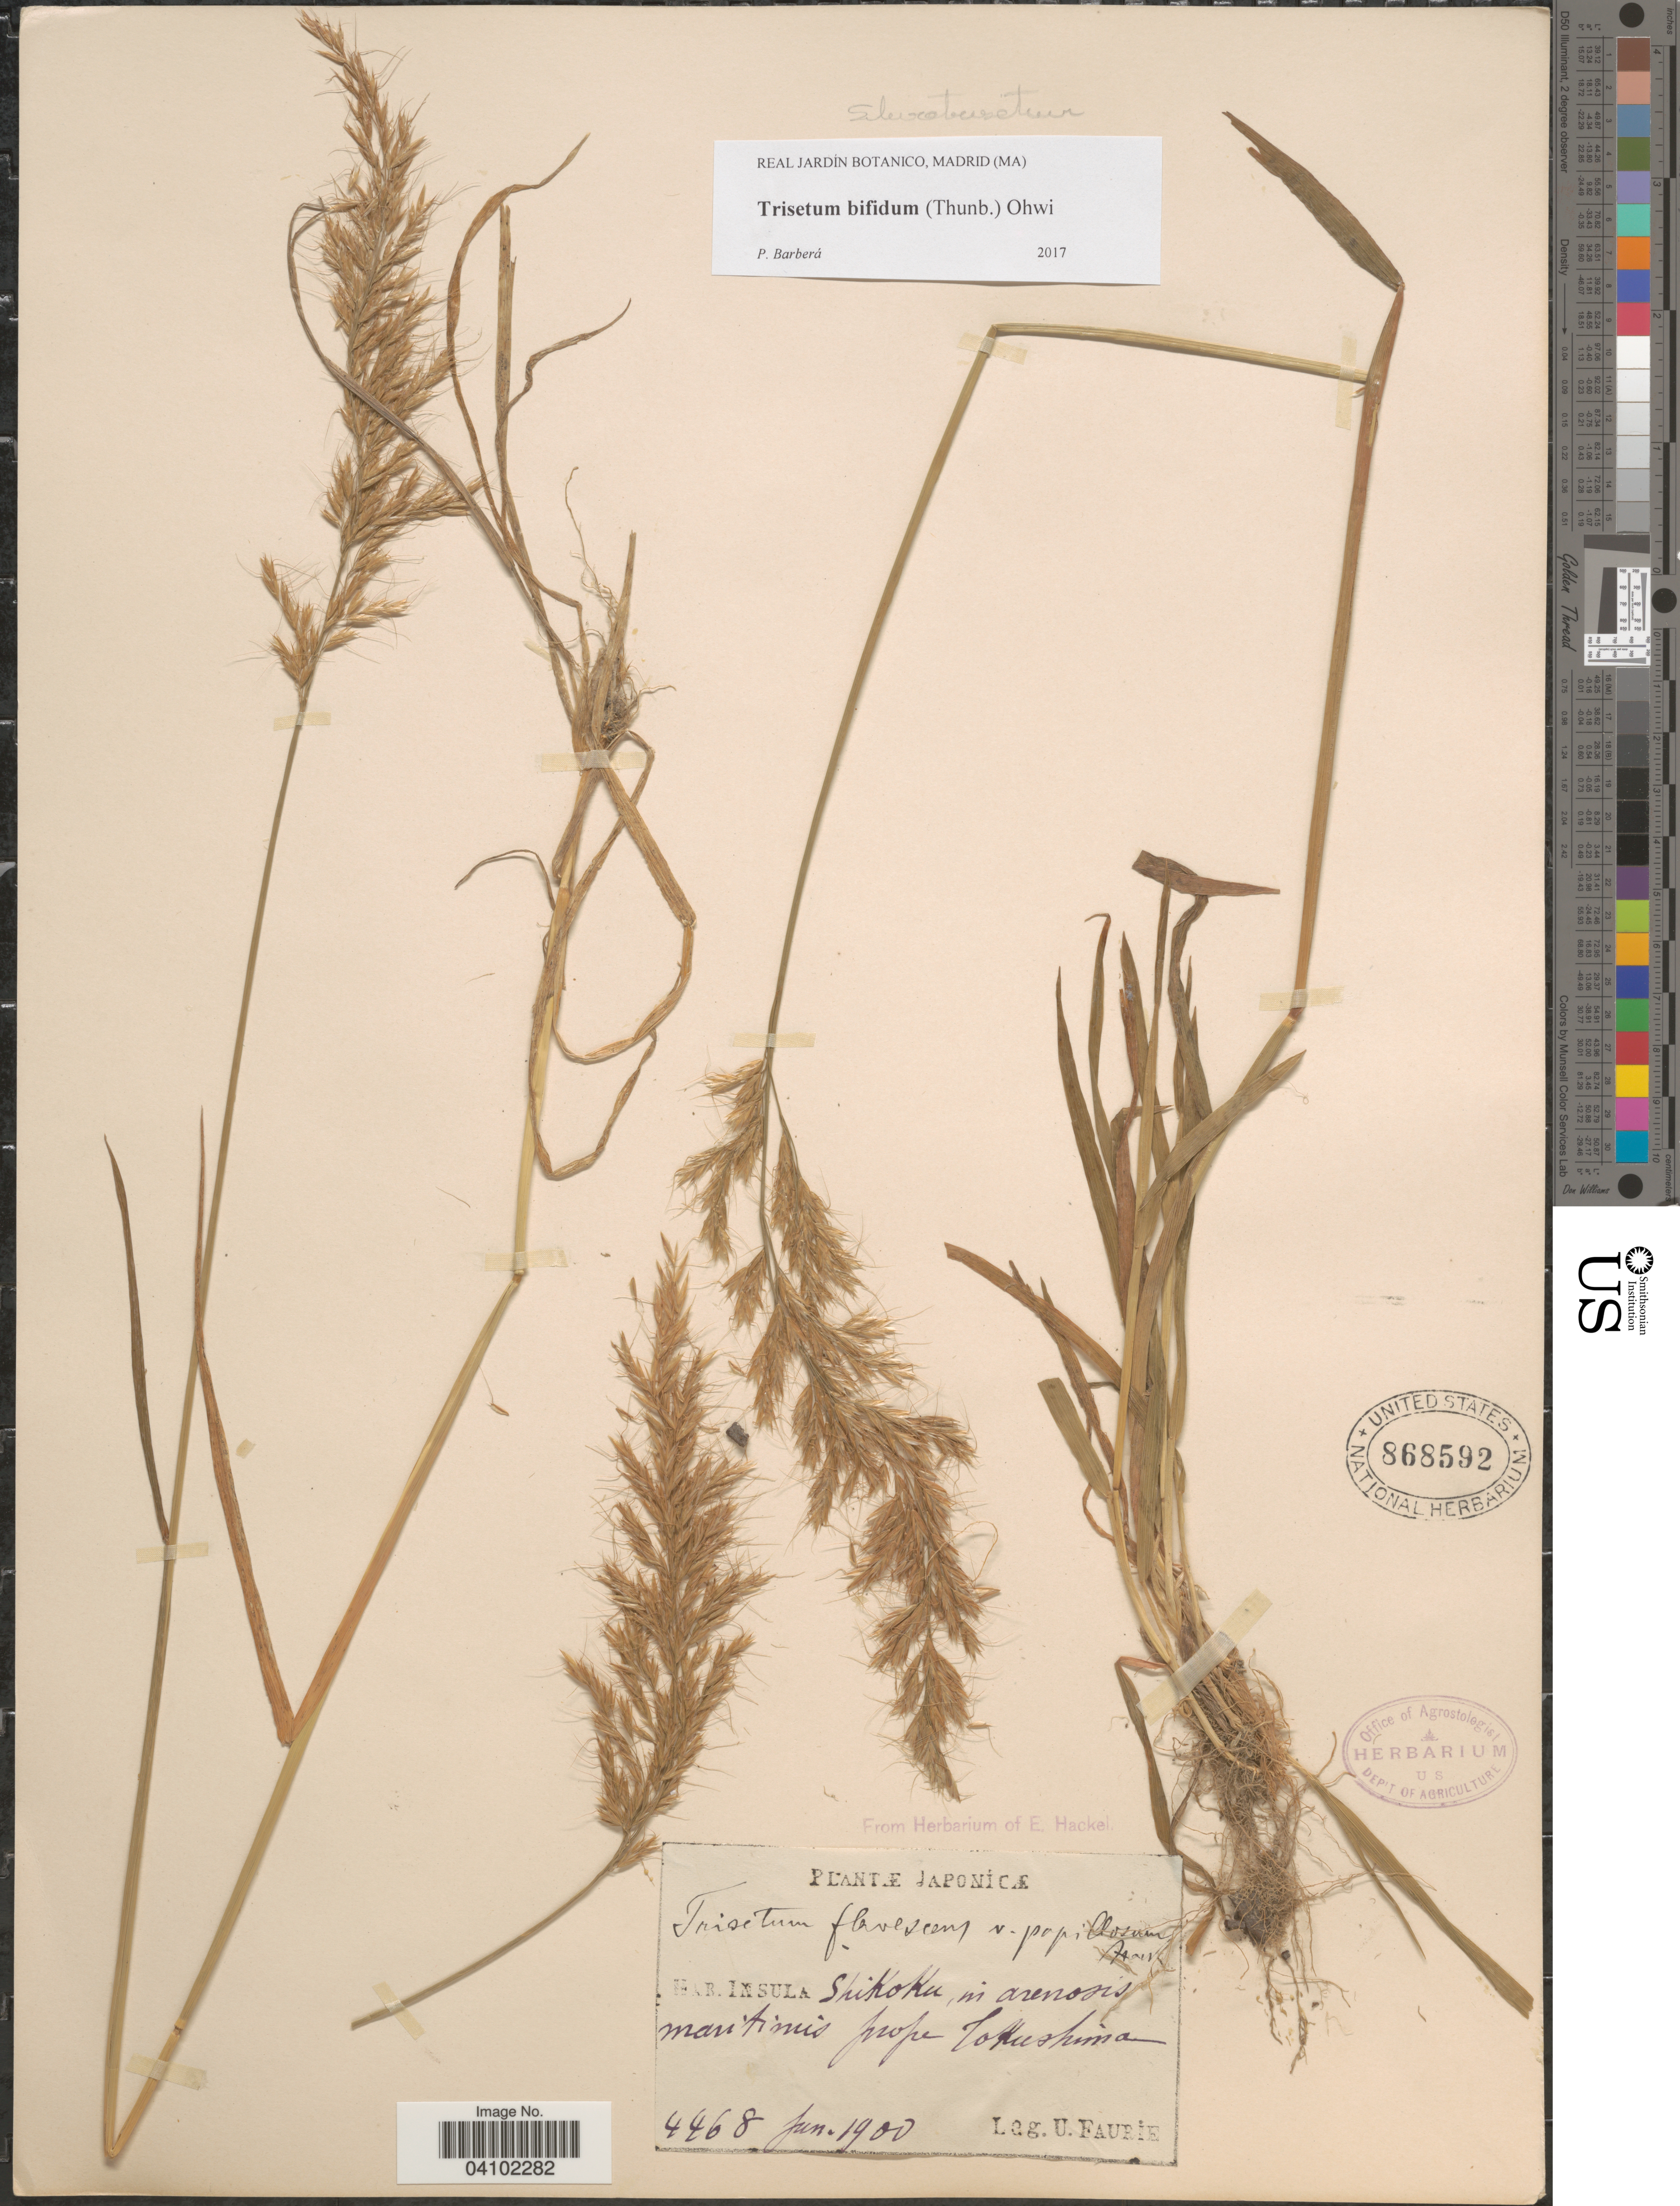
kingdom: Plantae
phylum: Tracheophyta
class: Liliopsida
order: Poales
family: Poaceae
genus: Sibirotrisetum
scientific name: Sibirotrisetum bifidum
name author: (Thunb.) Barberá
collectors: U. Faurie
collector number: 4468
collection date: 1900-06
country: Japan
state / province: Tokusima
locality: Insula Shikoku, in arenosis maritimis prope Tokushima.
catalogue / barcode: US 868592